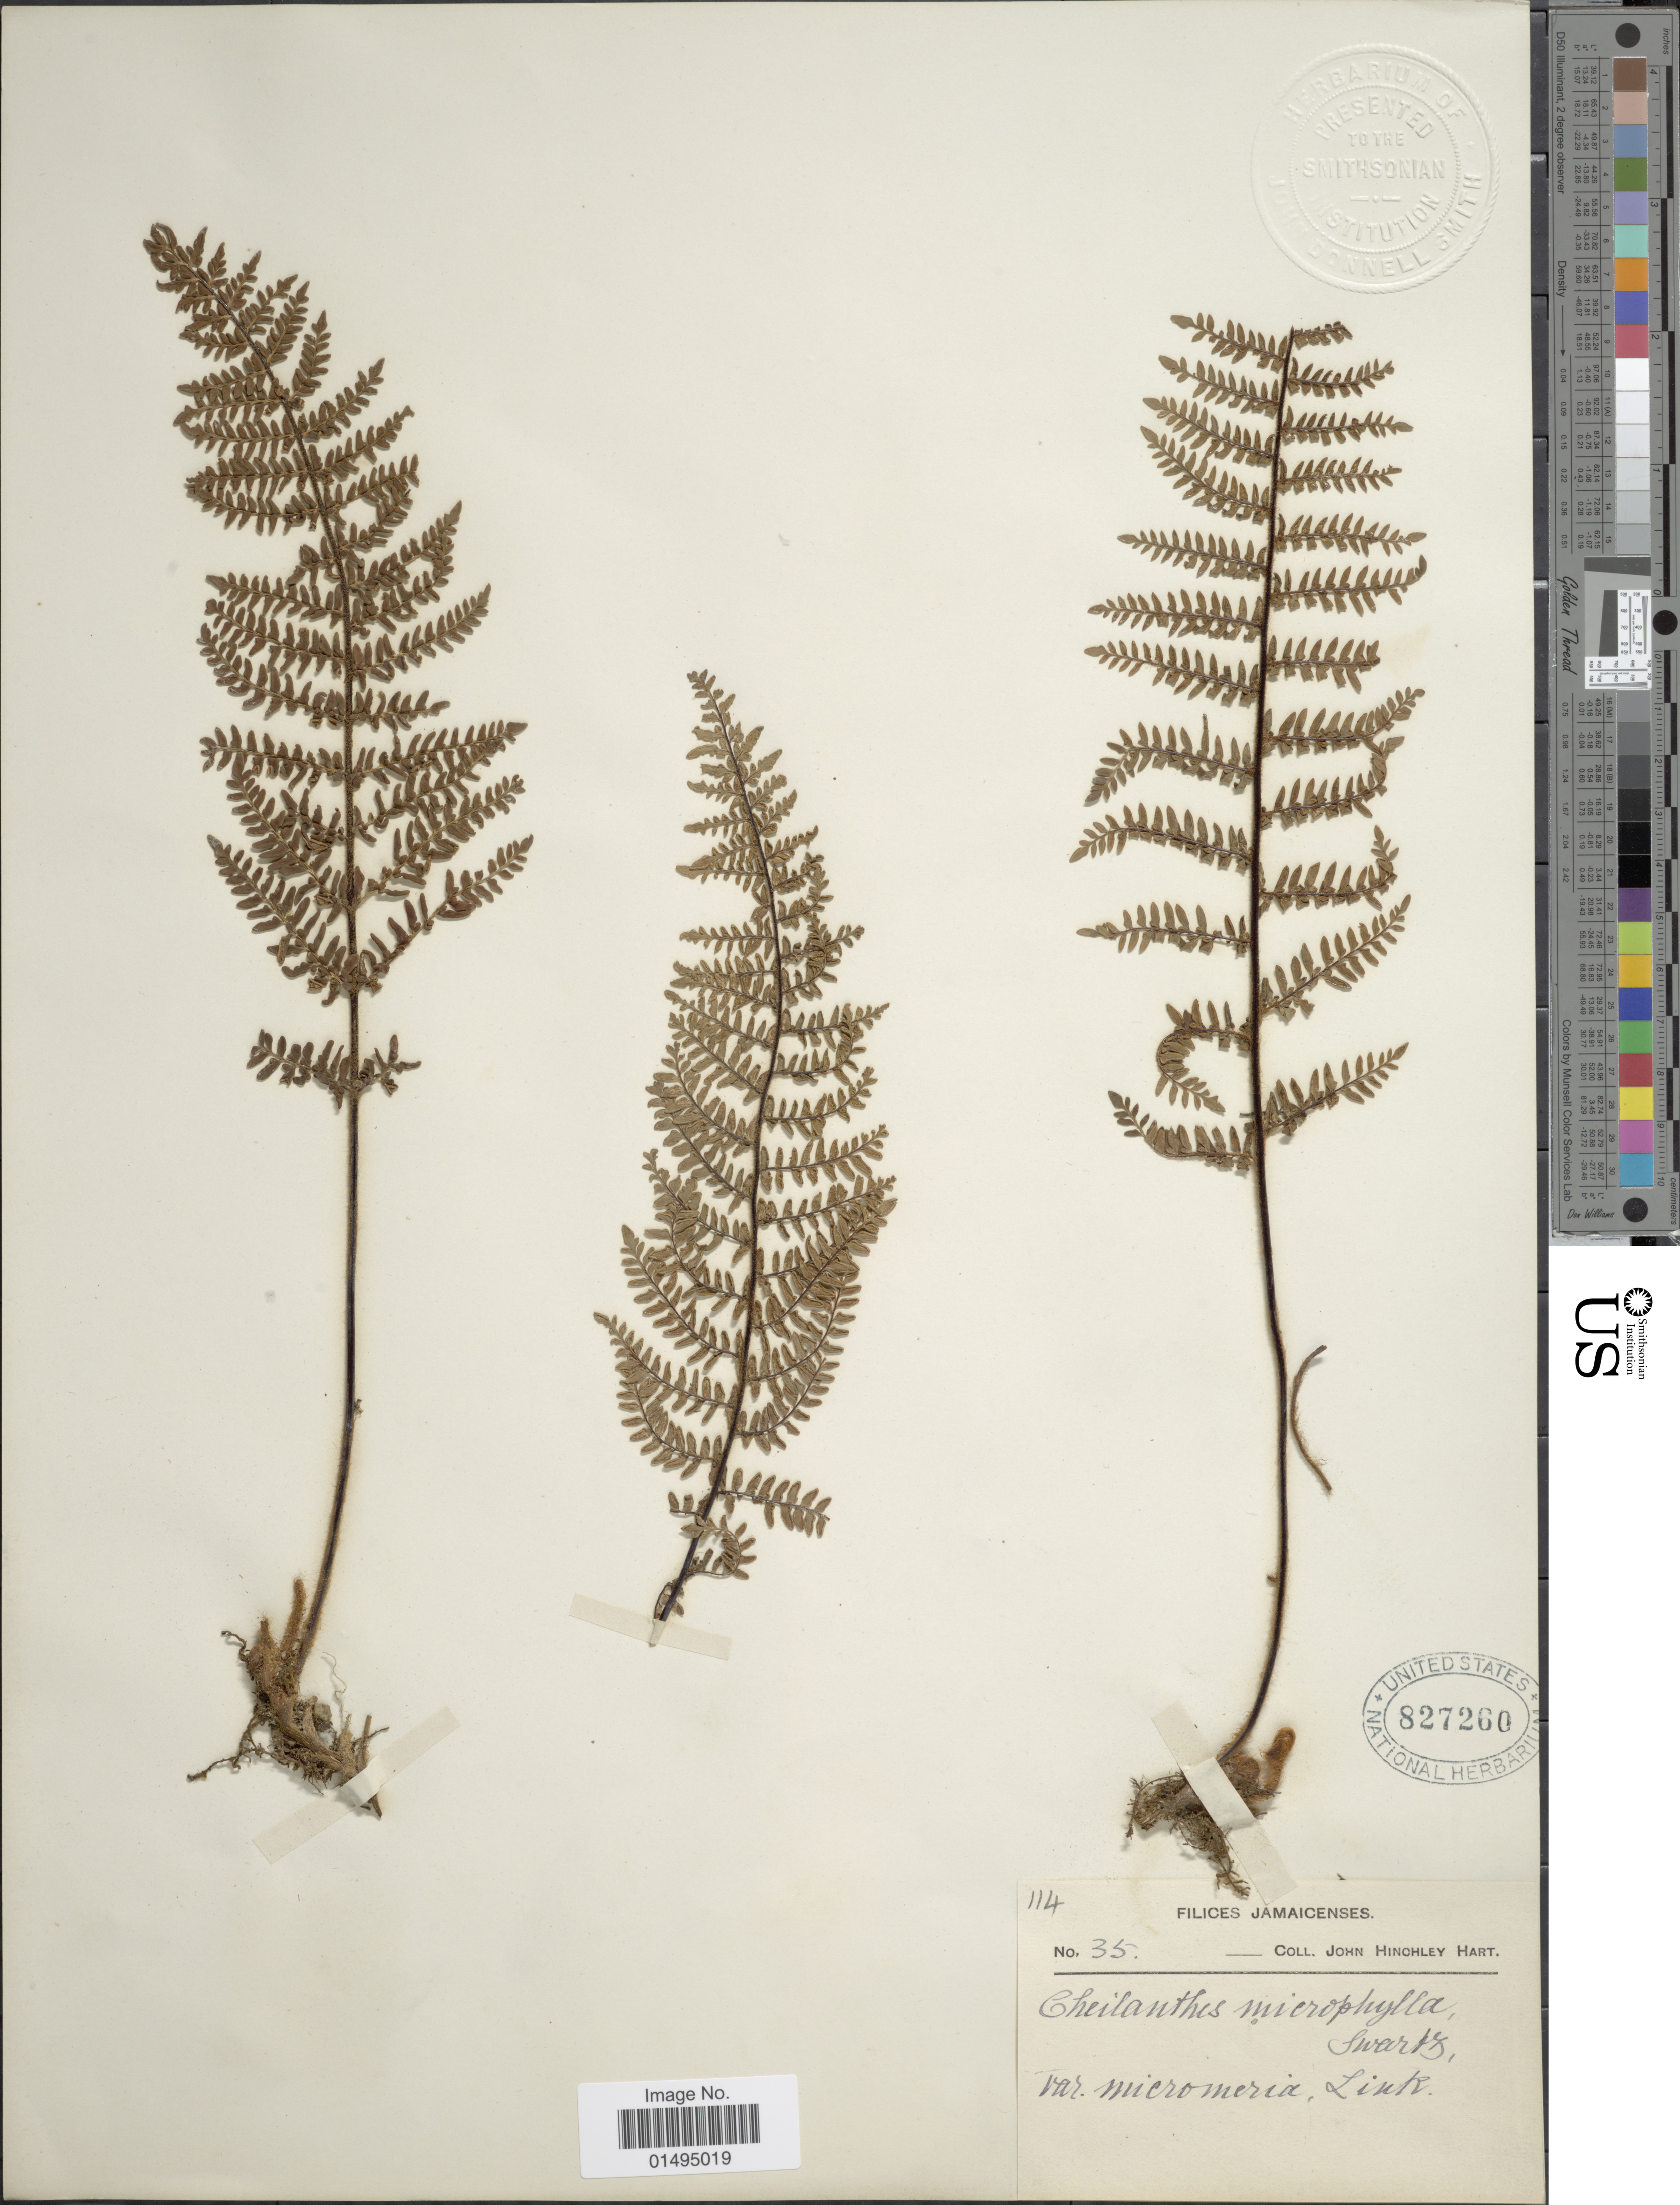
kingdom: Plantae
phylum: Tracheophyta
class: Polypodiopsida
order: Polypodiales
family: Pteridaceae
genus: Myriopteris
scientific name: Myriopteris notholaenoides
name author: (Desv.) Grusz & Windham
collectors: J. H. Hart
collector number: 35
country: Jamaica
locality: Jamaicencis.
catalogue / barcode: US 827260